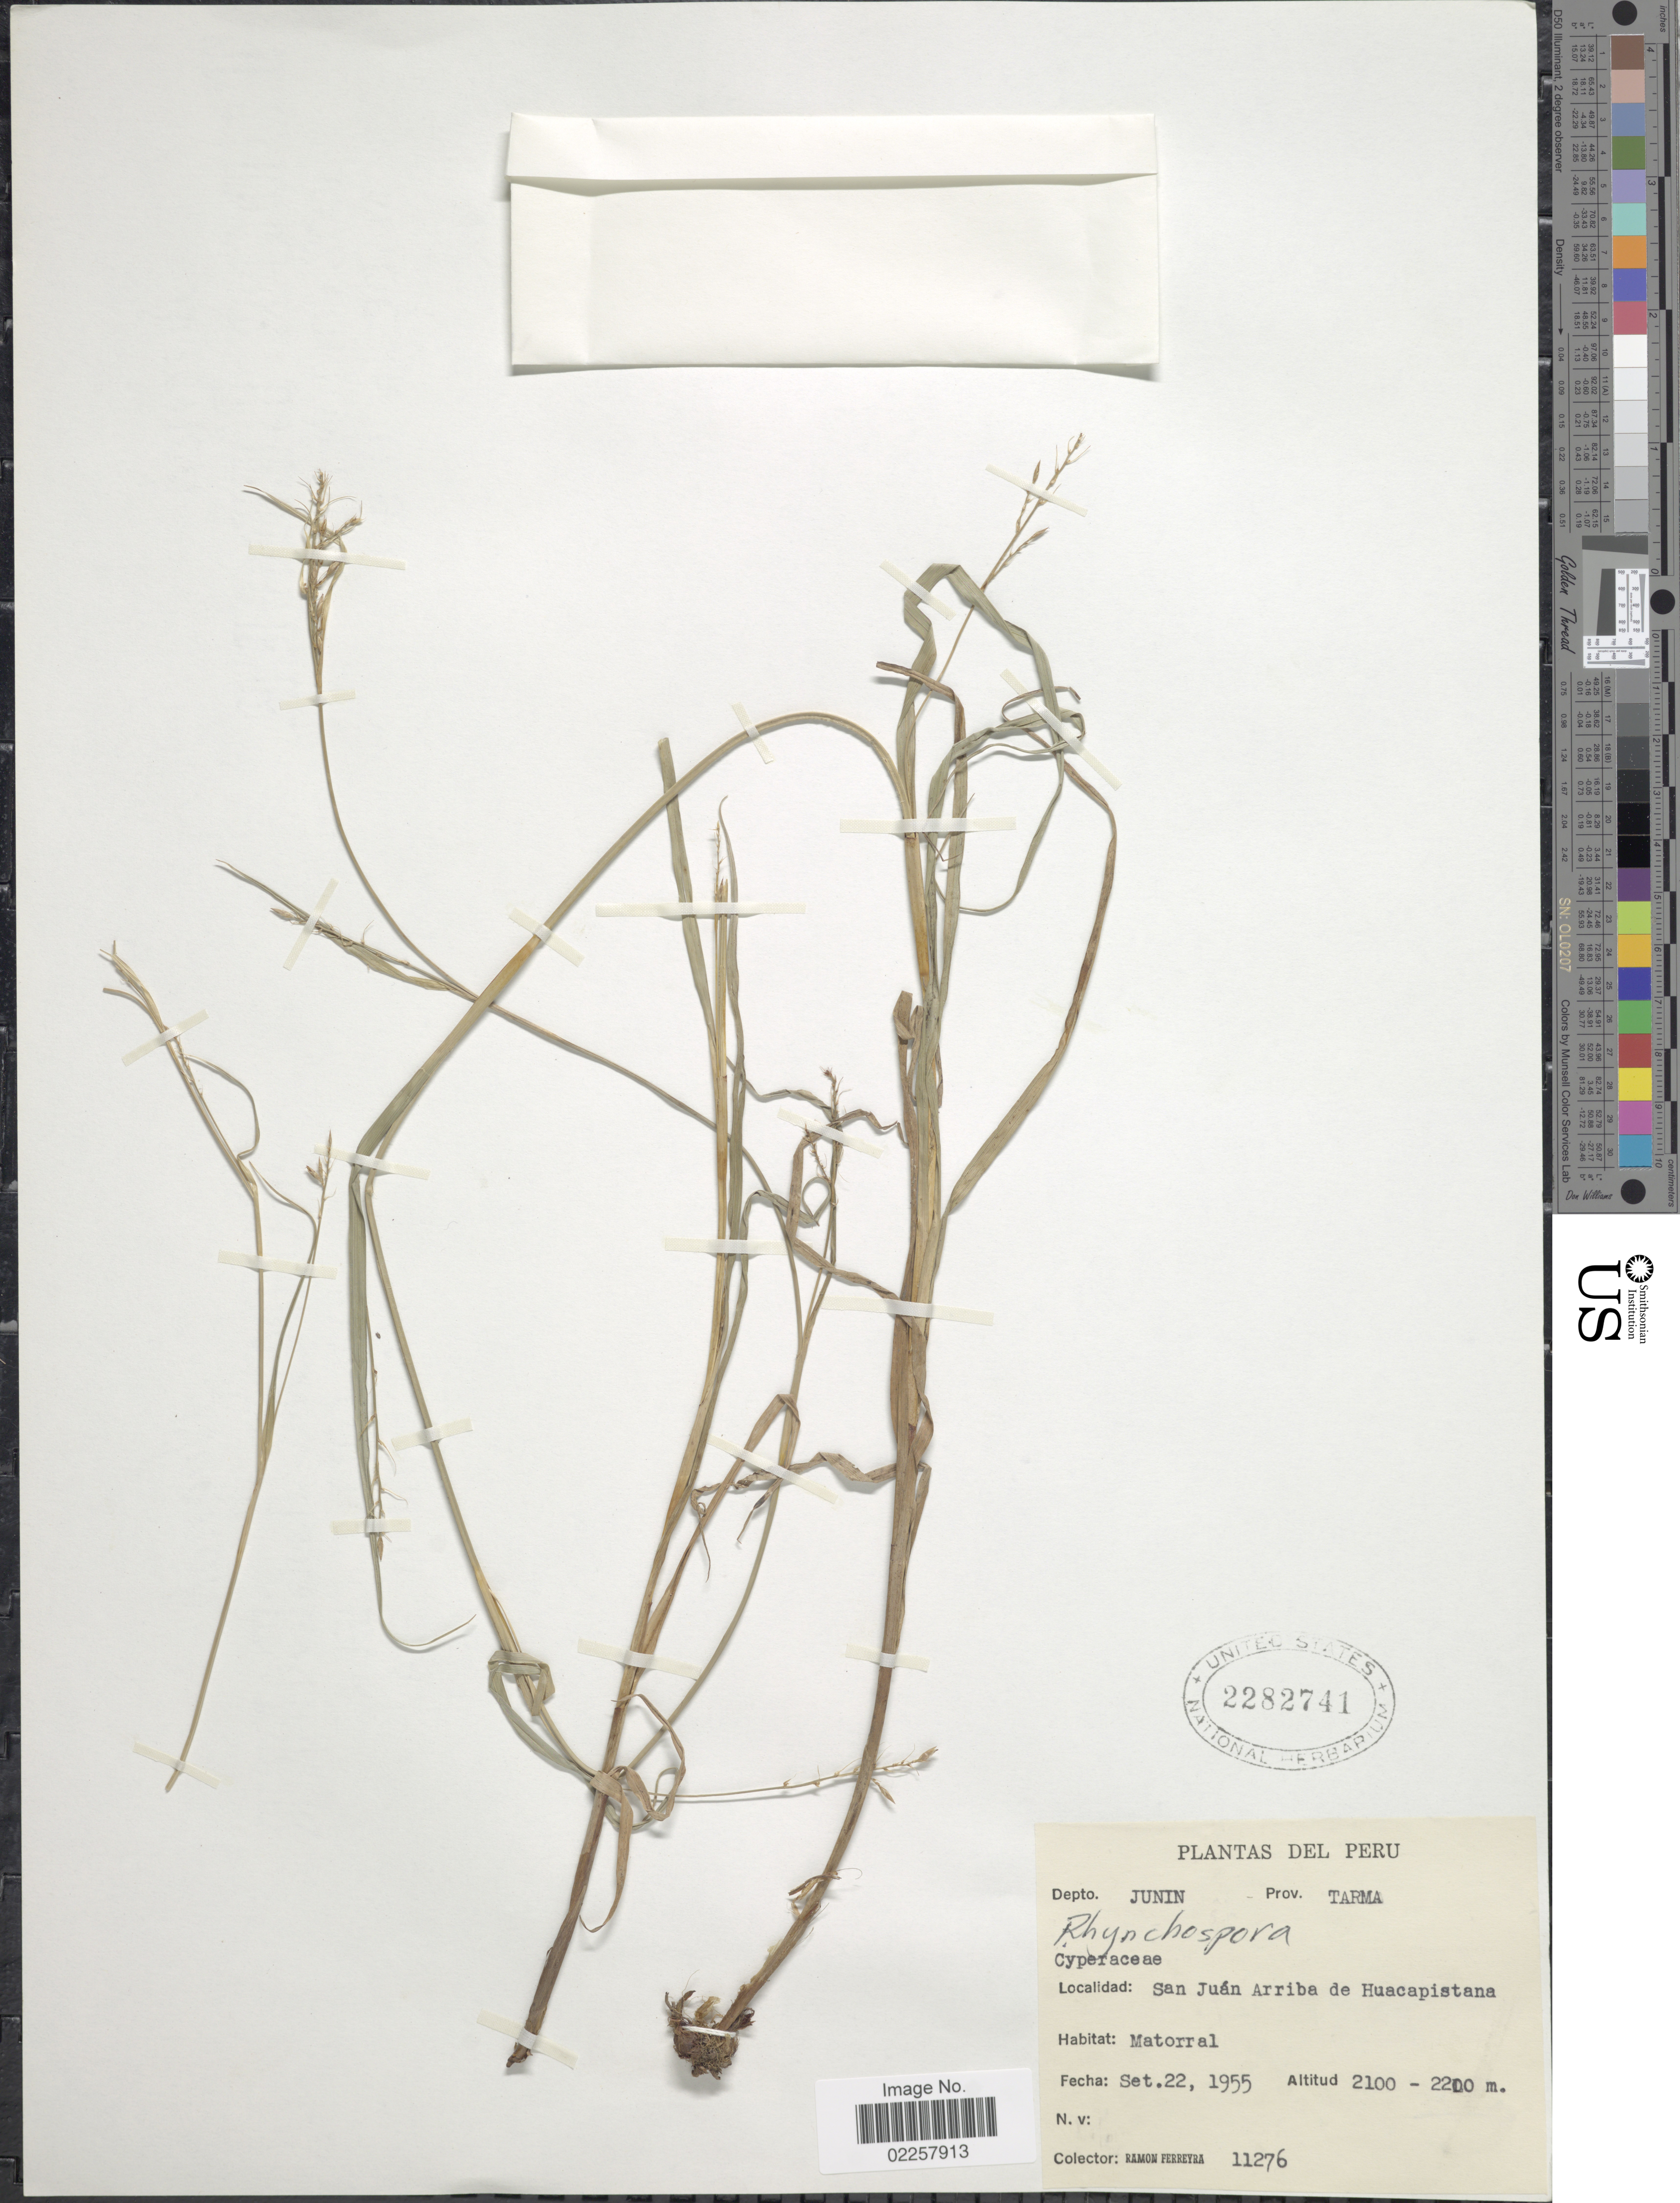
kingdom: Plantae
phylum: Tracheophyta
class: Liliopsida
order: Poales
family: Cyperaceae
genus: Rhynchospora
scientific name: Rhynchospora sp.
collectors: R. A. Ferreyra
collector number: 11276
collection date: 1955-09-22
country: Peru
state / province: Junín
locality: Depto. Junin, Prov. Tarma, San Juan Arriba de Huacapistana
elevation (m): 2100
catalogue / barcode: US 2282741